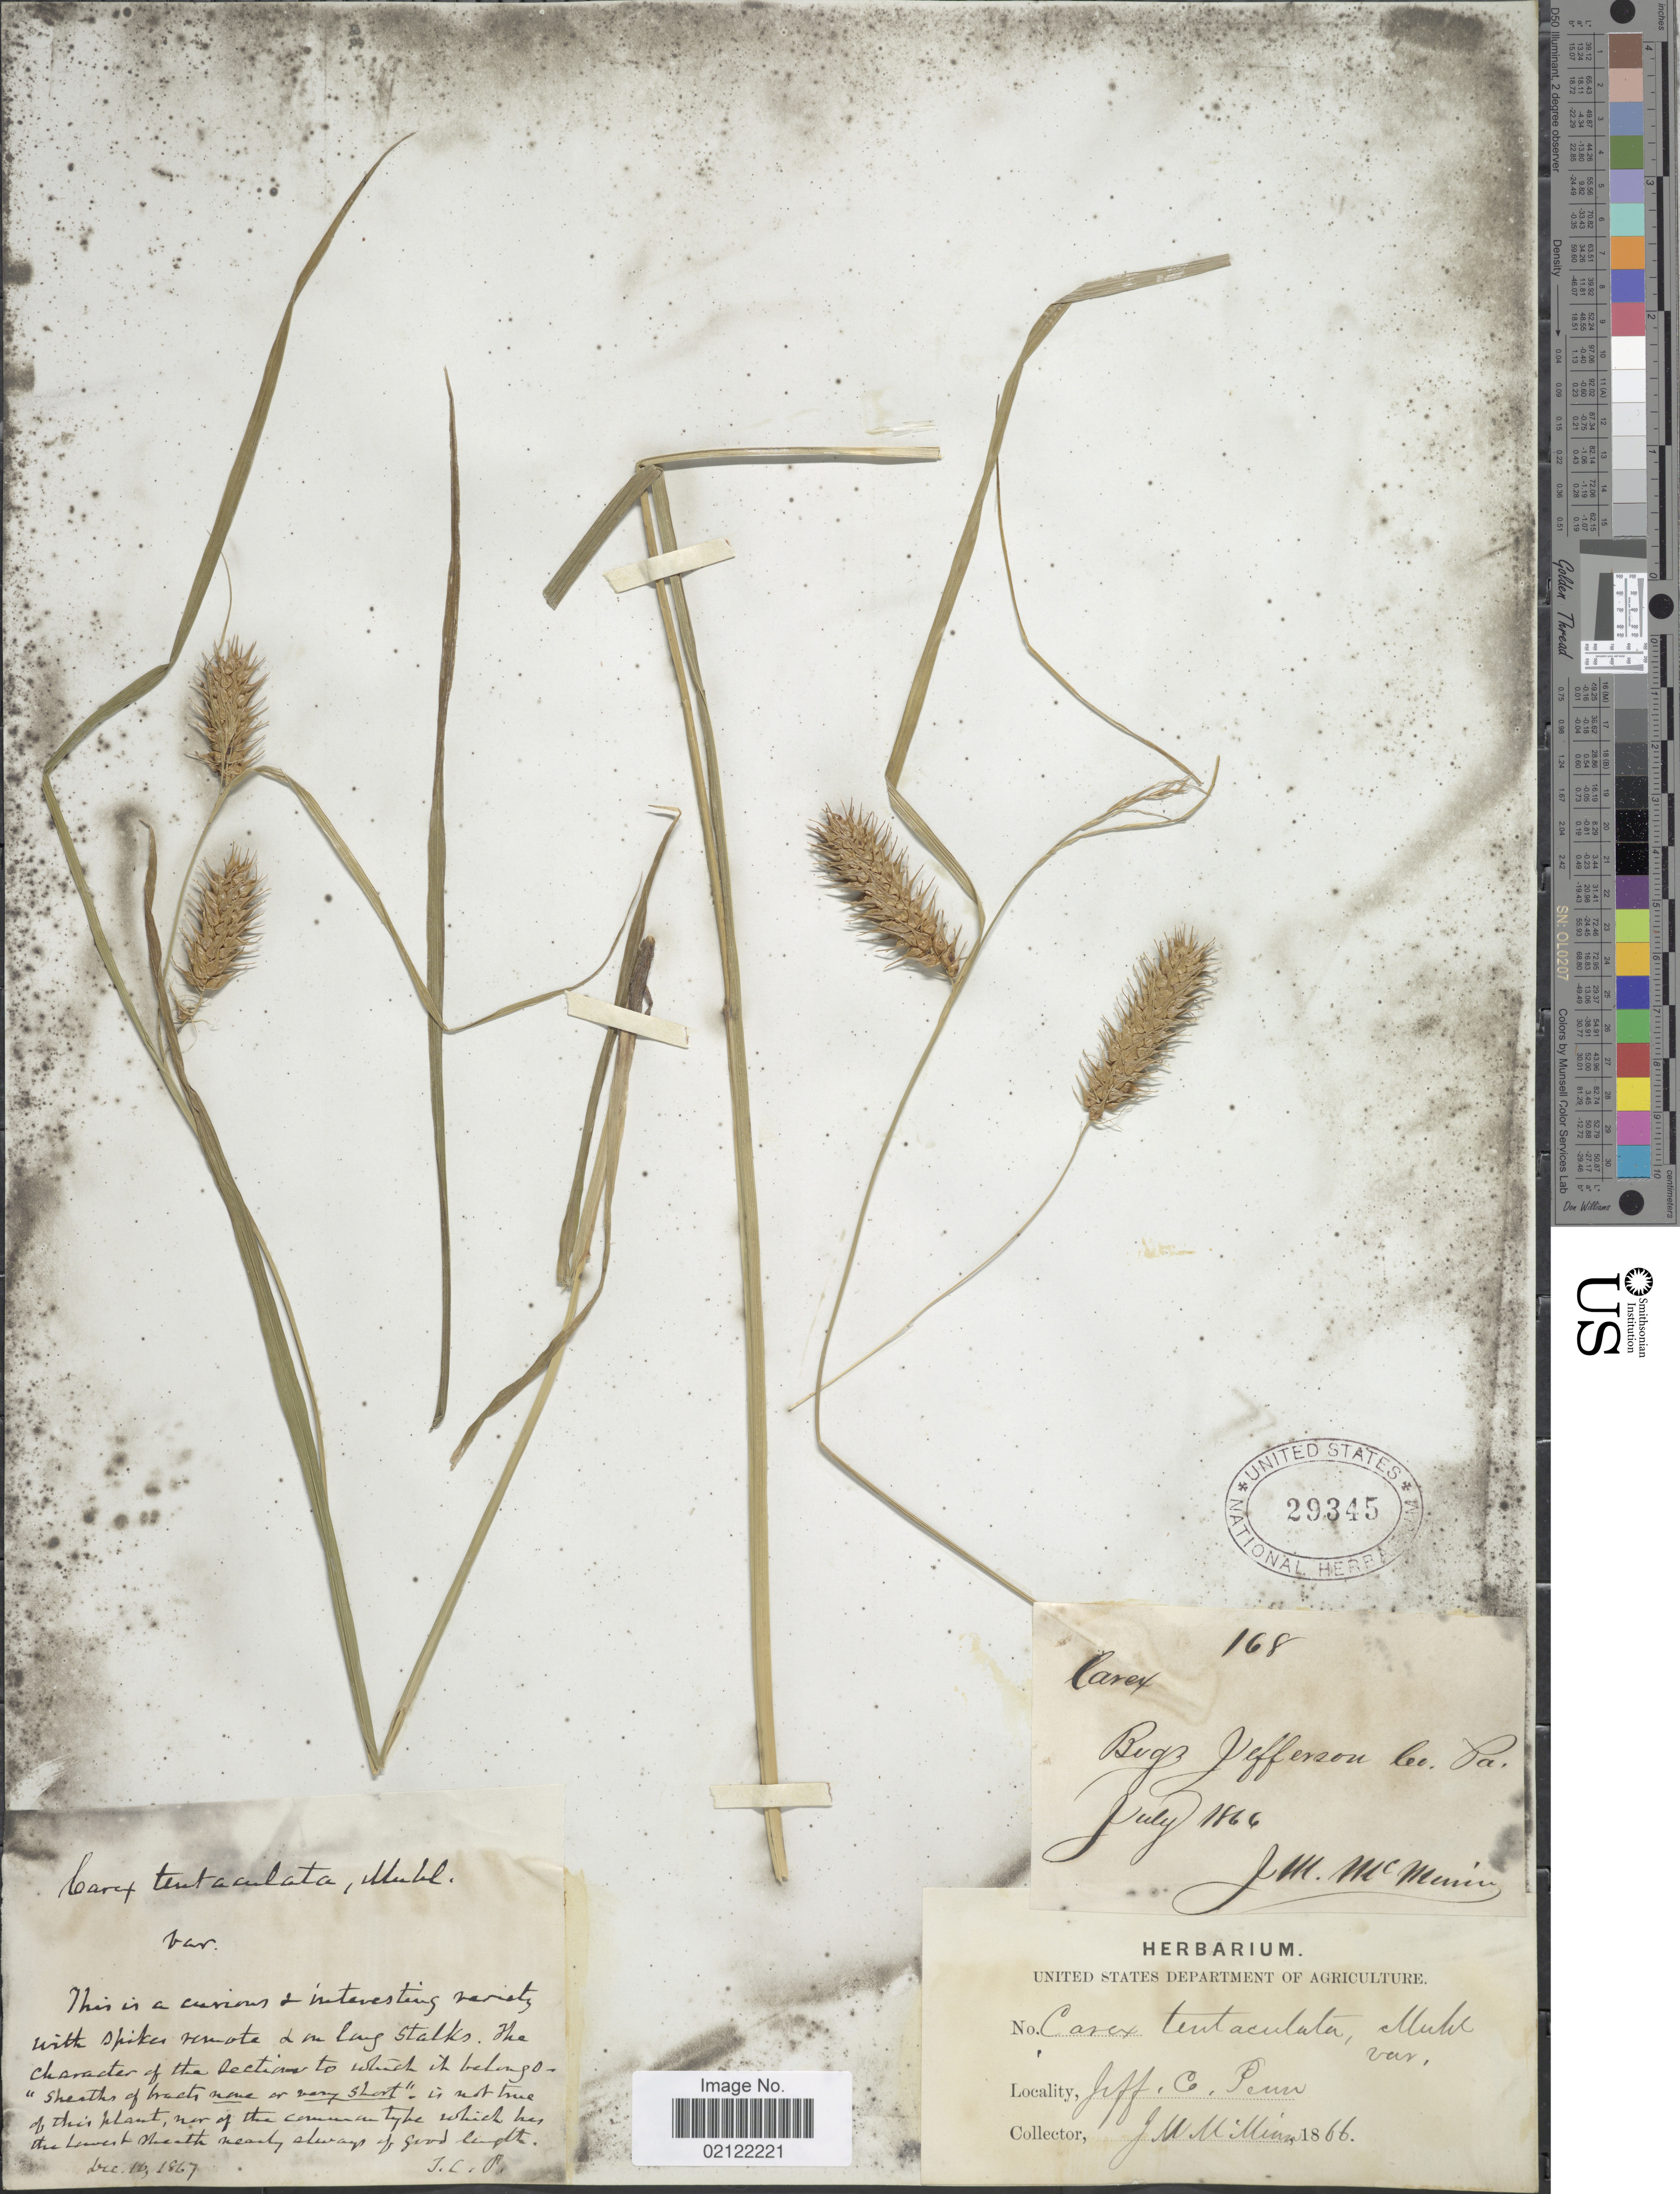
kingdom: Plantae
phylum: Tracheophyta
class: Liliopsida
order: Poales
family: Cyperaceae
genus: Carex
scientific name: Carex lurida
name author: Wahlenb.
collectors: J. McMinn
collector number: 168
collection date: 1866-07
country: United States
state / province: Pennsylvania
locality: Jefferson Co.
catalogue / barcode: US 29345